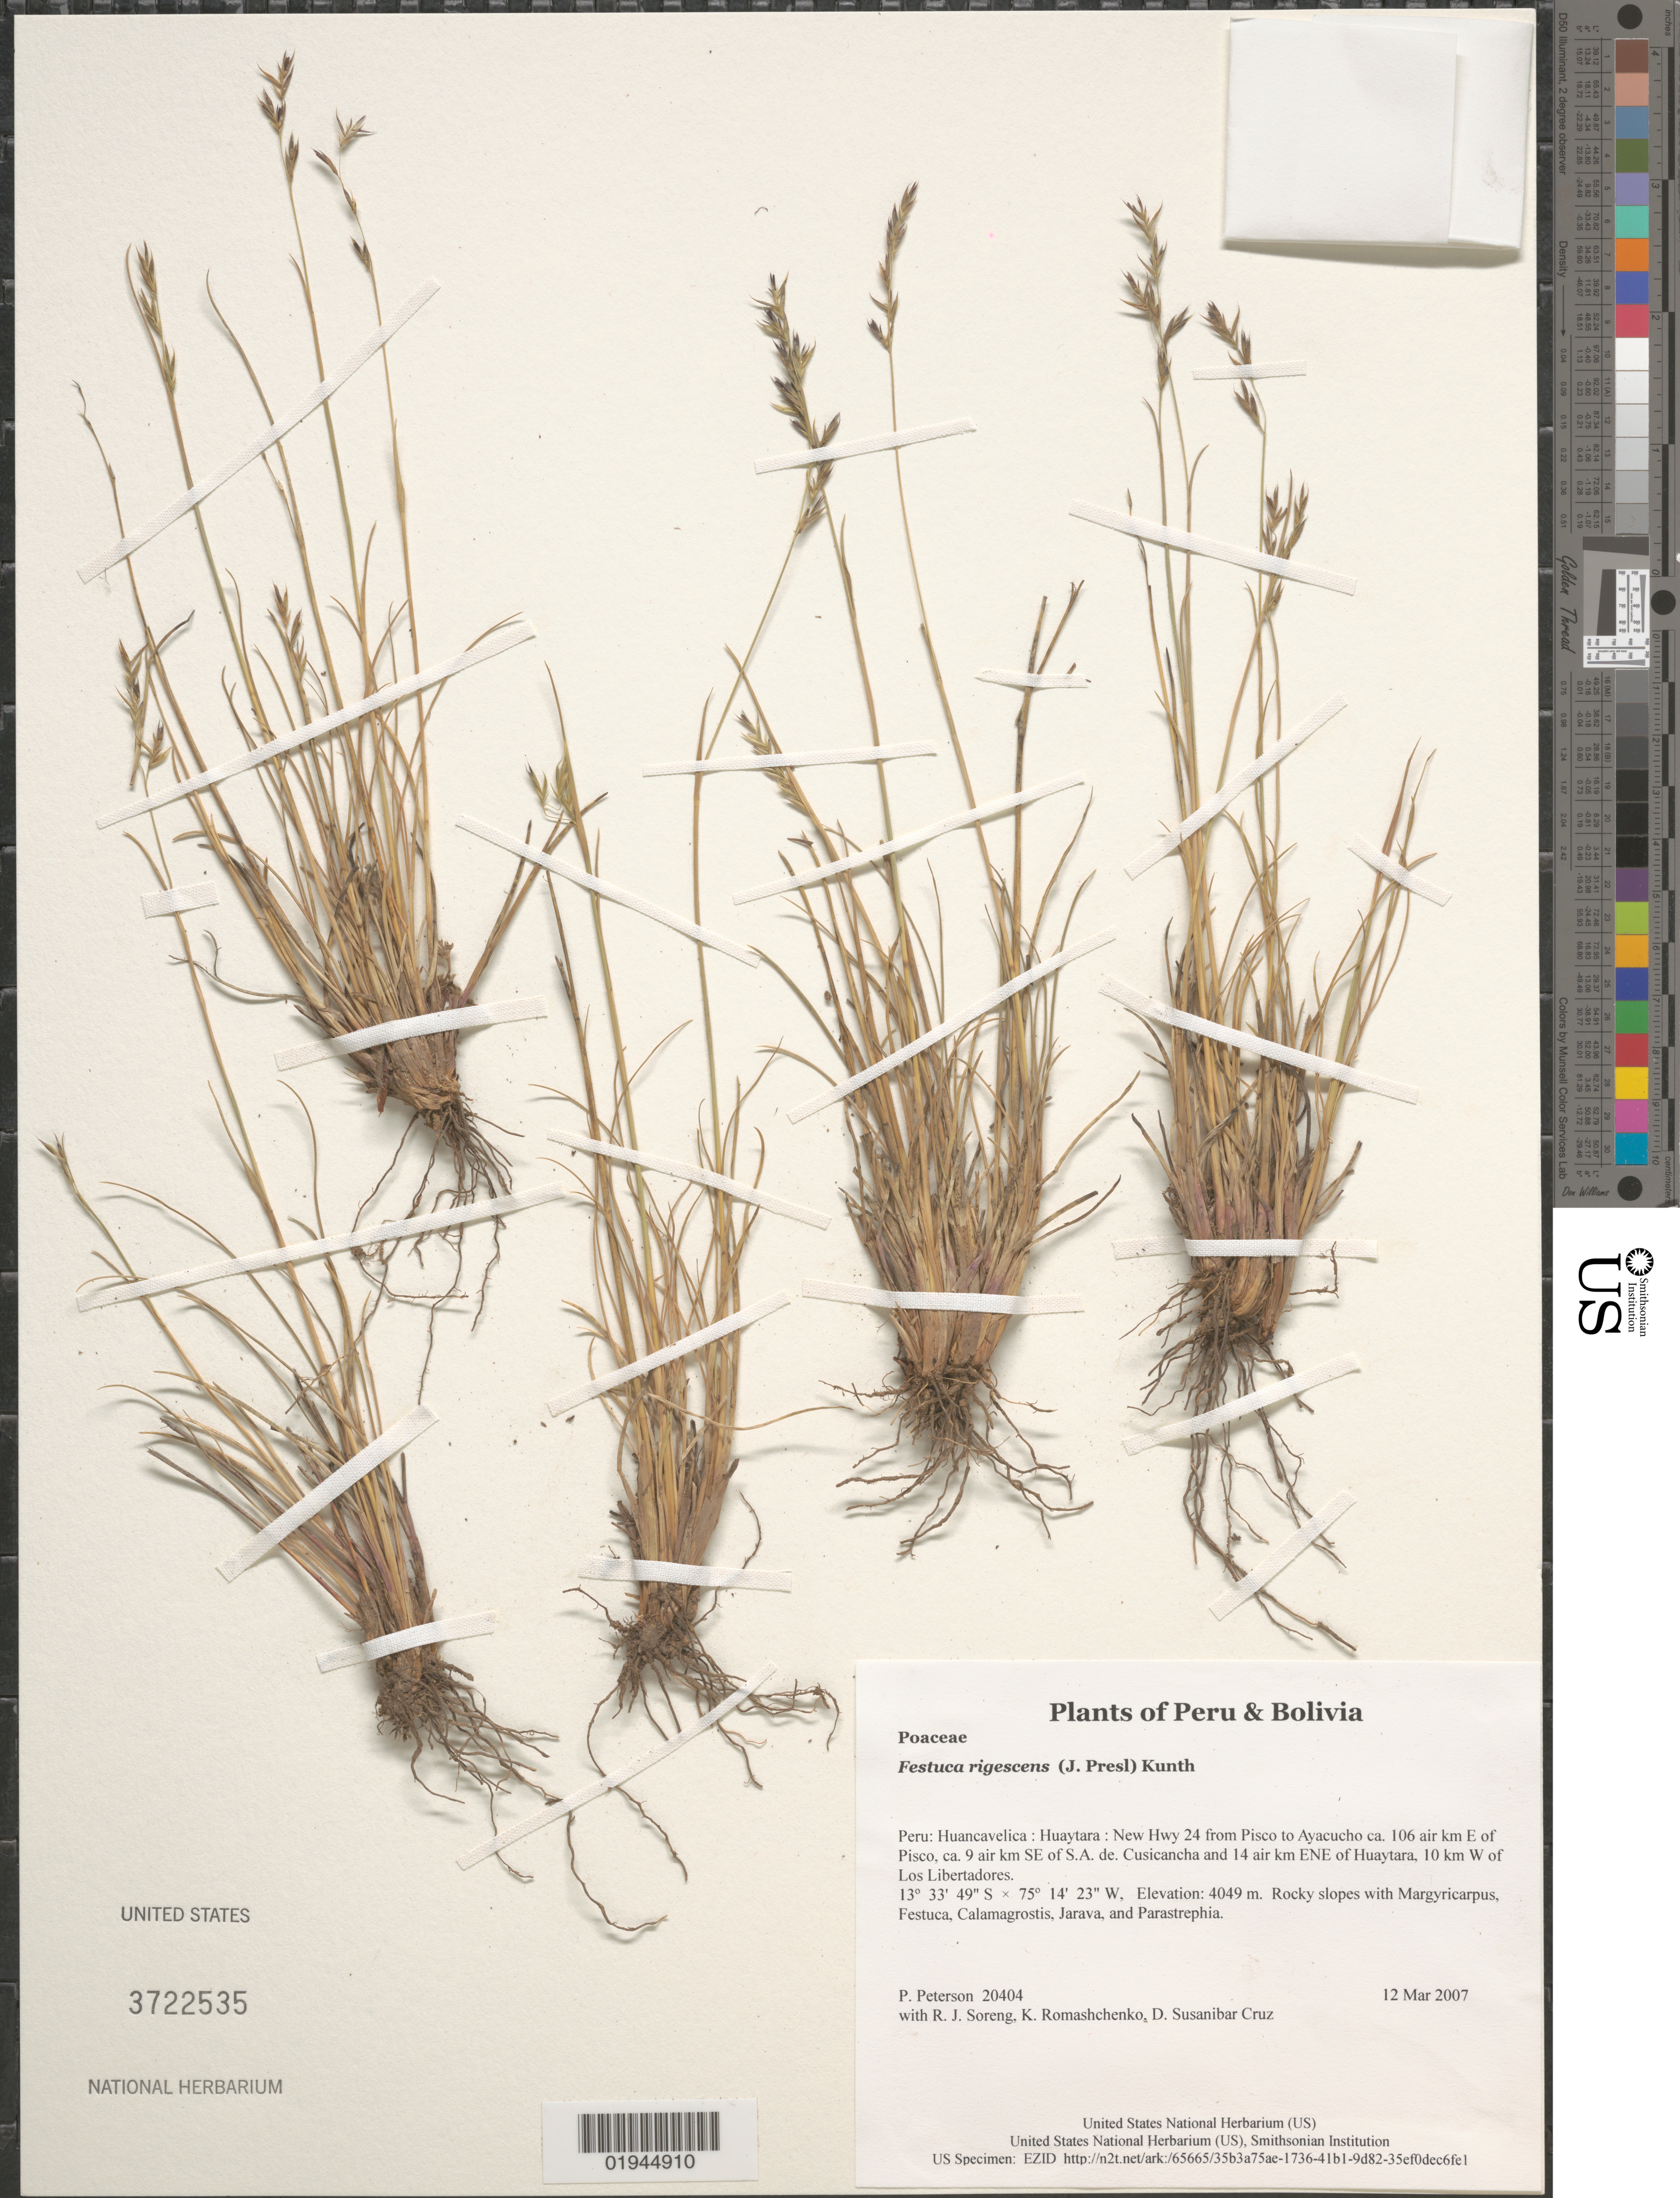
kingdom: Plantae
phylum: Tracheophyta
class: Liliopsida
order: Poales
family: Poaceae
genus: Festuca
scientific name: Festuca rigescens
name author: (J. Presl) Kunth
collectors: P. M. Peterson, R. J. Soreng, K. Romashchenko & D. Susanibar Cruz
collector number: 20404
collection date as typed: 12 Mar 2007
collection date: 2007-03-12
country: Peru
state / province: Huancavelica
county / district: Huaytara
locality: New Hwy 24 from Pisco to Ayacucho ca. 106 air km E of Pisco, ca. 9 air km SE of S.A. de. Cusicancha and 14 air km ENE of Huaytara, 10 km W of Los Libertadores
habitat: Rocky slopes with Margyricarpus, Festuca, Calamagrostis, Jarava, and Parastrephia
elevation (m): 4049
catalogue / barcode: US 3722535